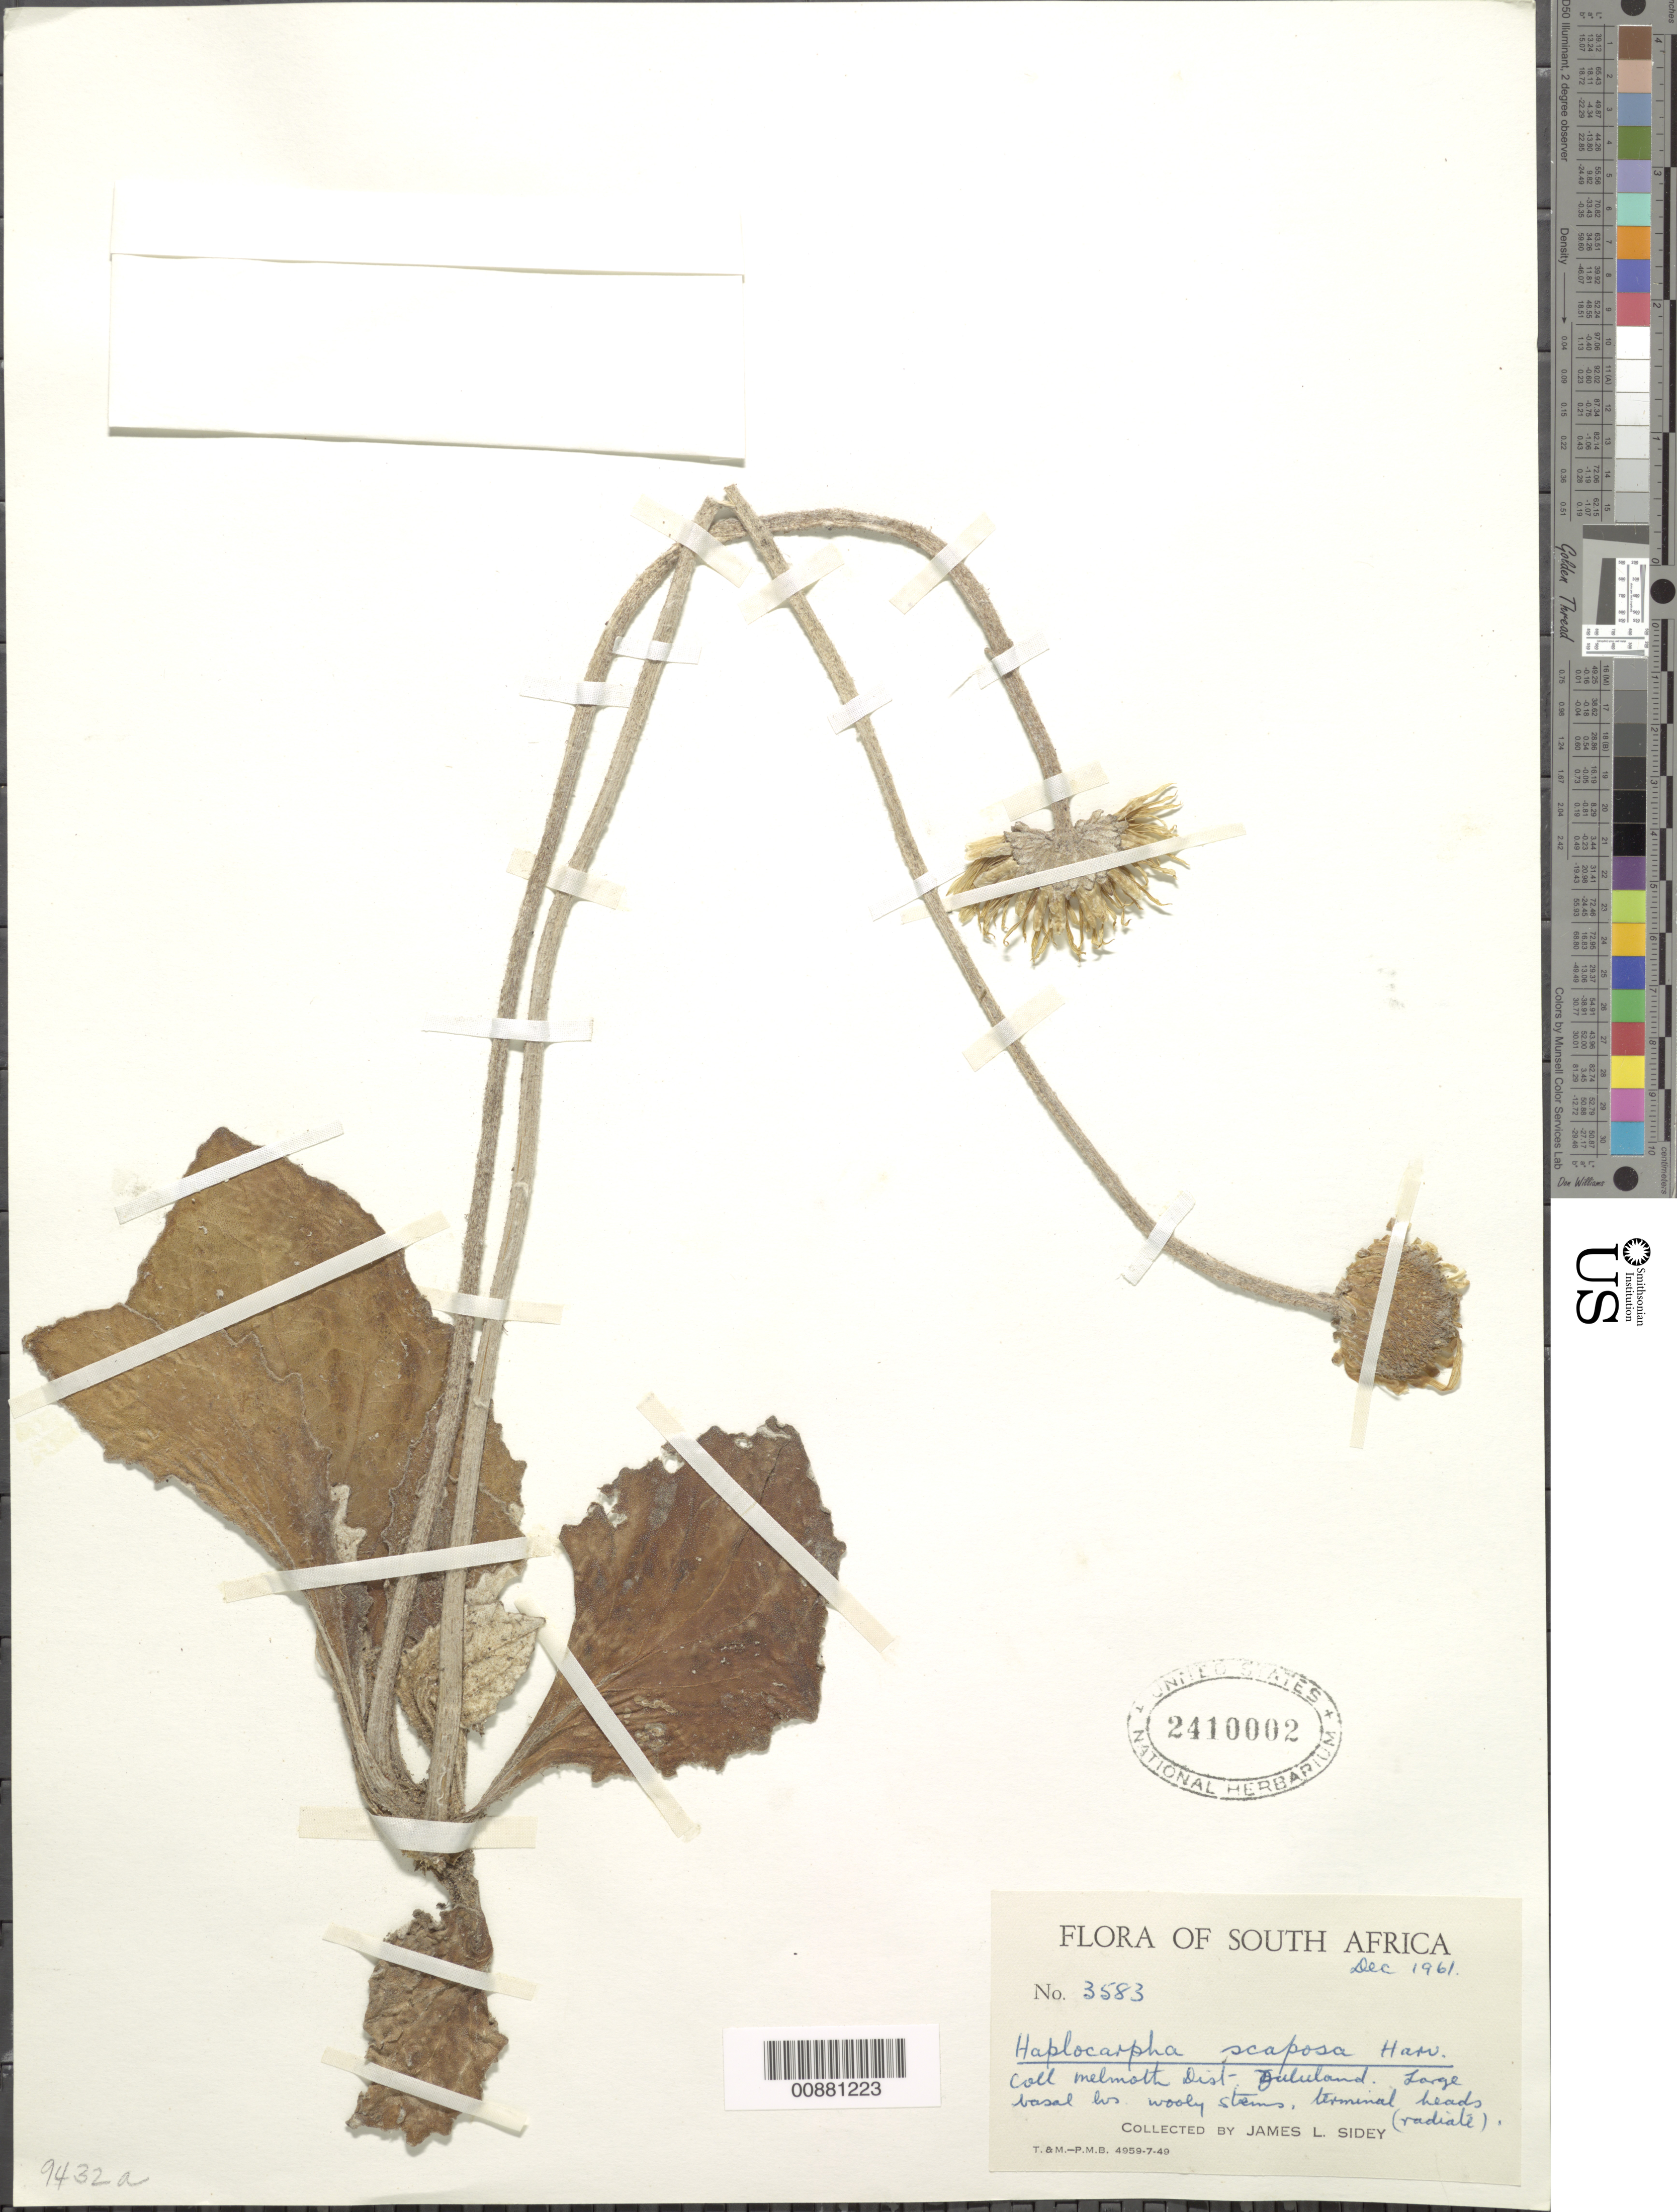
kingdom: Plantae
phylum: Tracheophyta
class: Magnoliopsida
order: Asterales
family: Asteraceae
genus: Haplocarpha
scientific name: Haplocarpha scaposa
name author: Harv.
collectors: J. L. Sidey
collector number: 3583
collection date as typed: December 1961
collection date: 1961-12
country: South Africa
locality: Melmoth Dist -- Zululand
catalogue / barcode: US 2410002